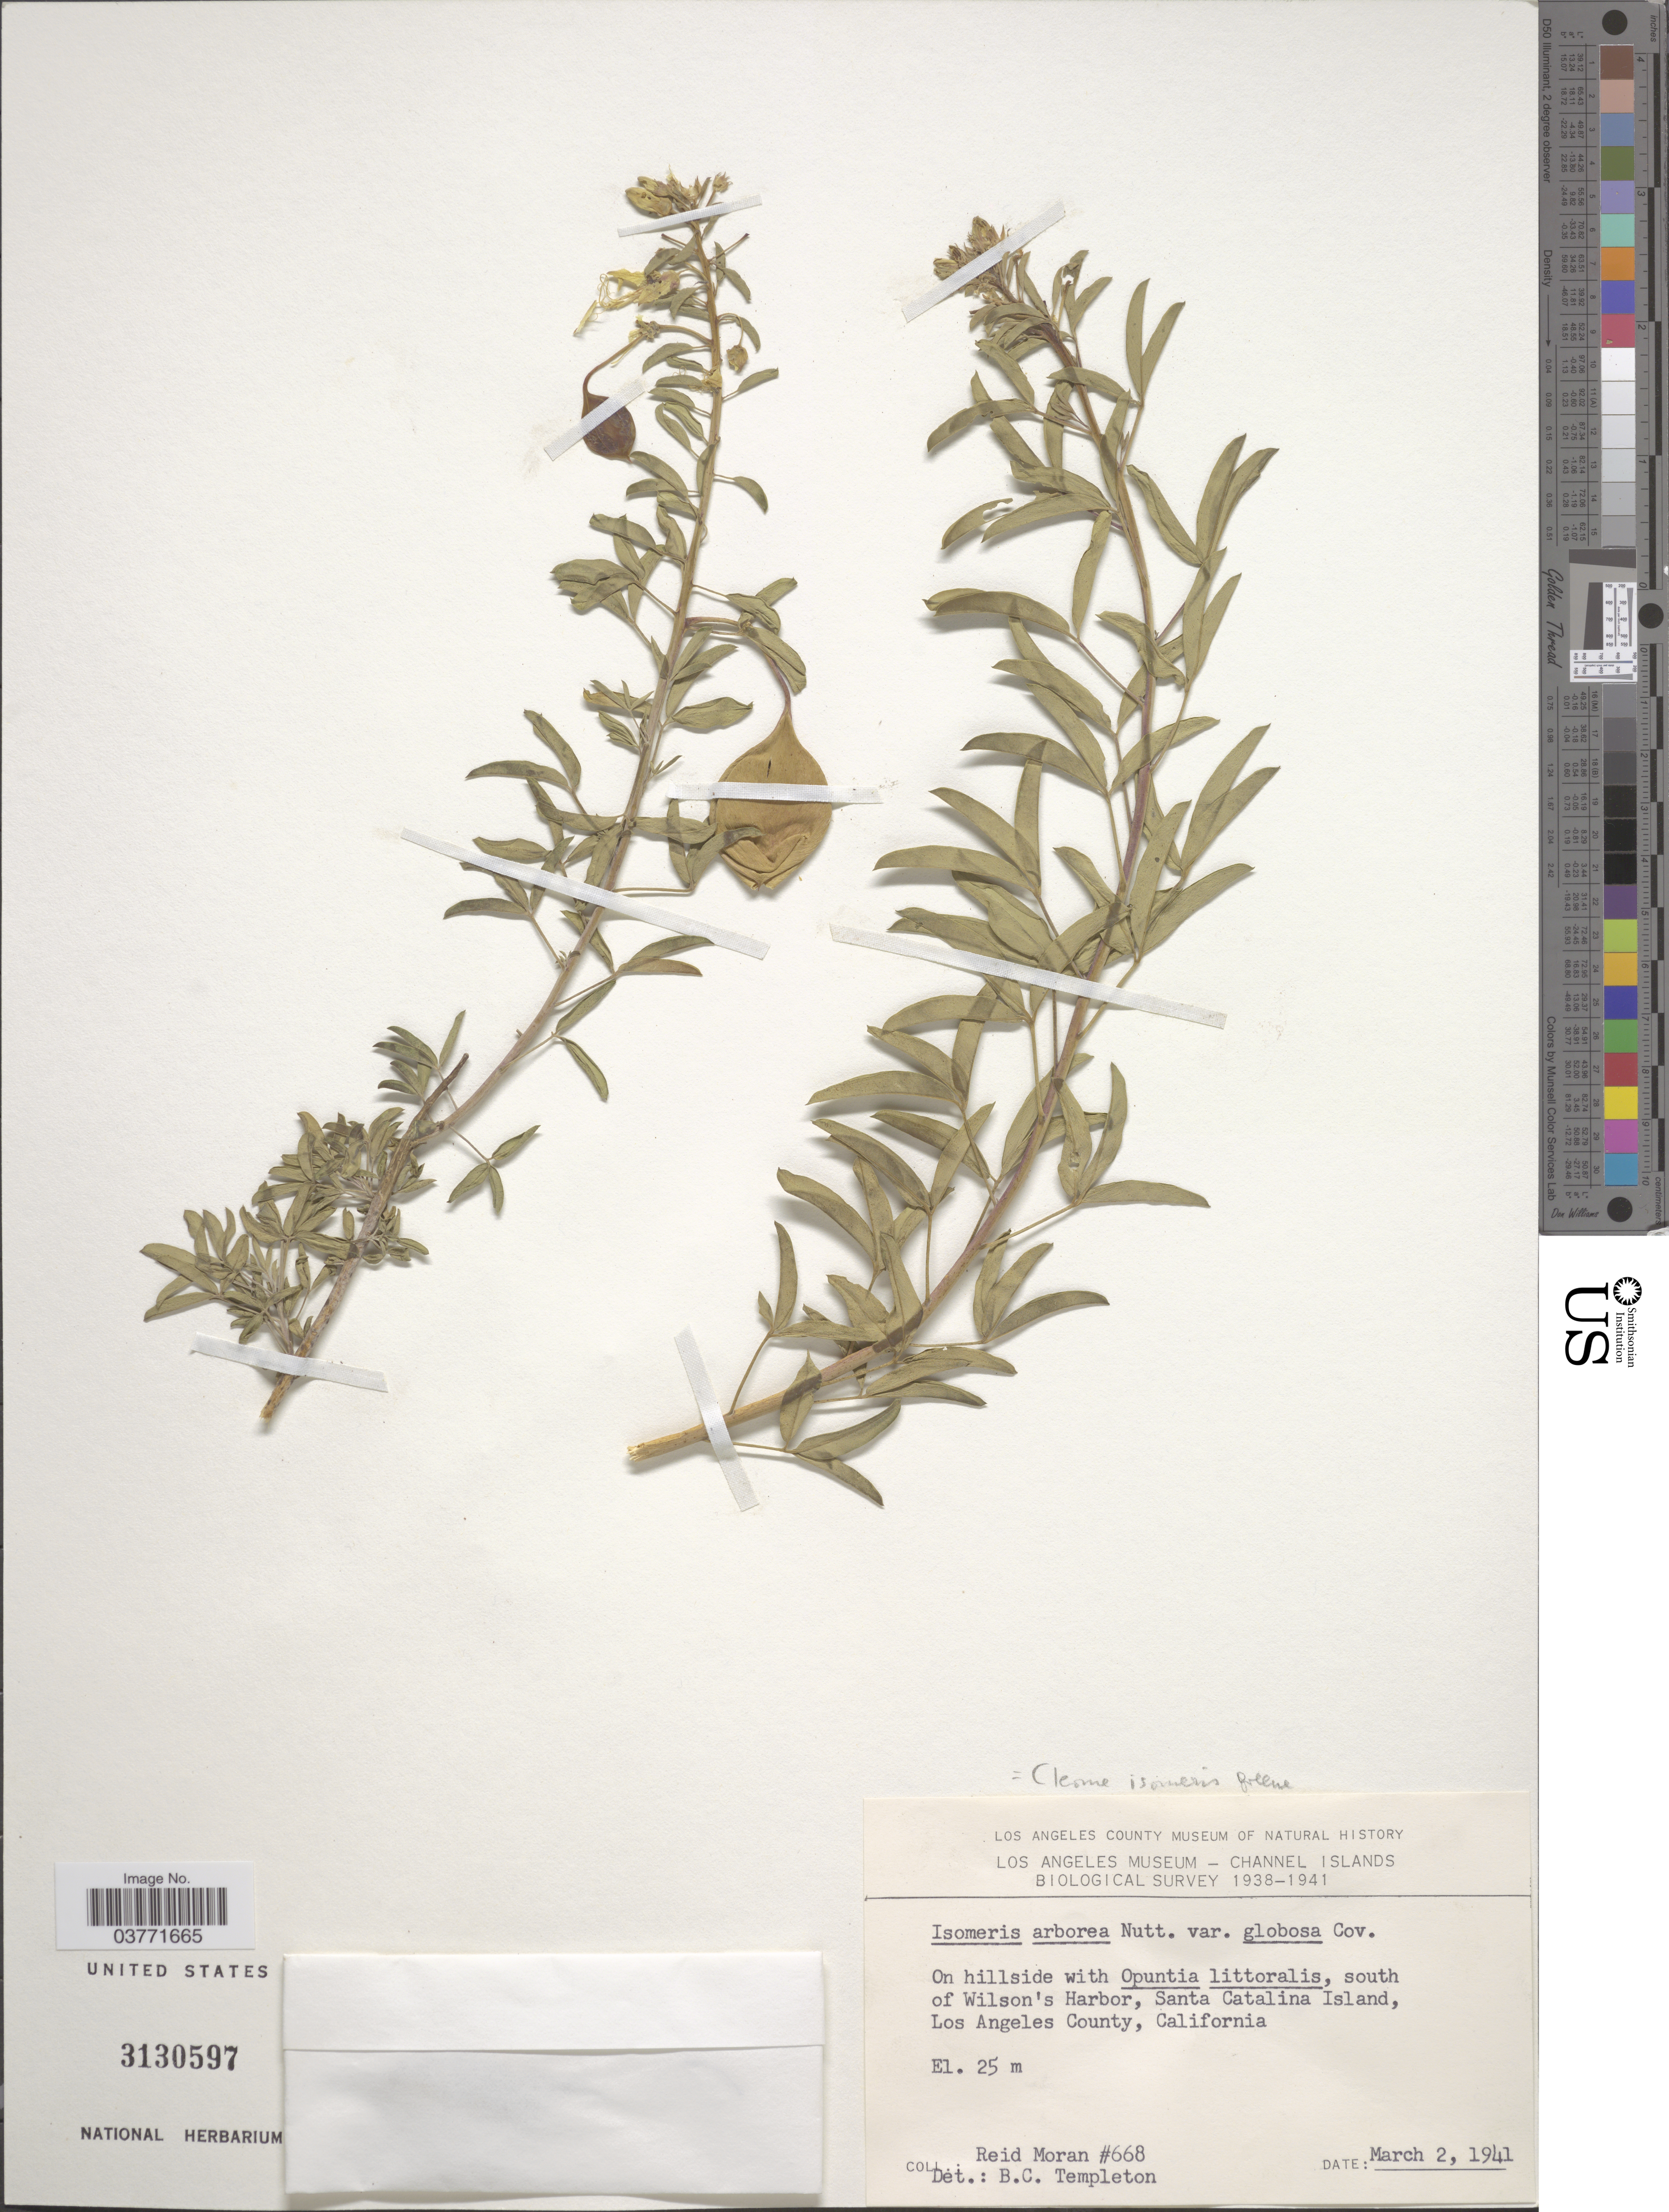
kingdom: Plantae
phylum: Tracheophyta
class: Magnoliopsida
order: Brassicales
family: Cleomaceae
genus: Cleomella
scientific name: Cleomella arborea var. globosa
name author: (Coville) Roalson & J.C. Hall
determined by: Strong, Mark T., (BOT), Smithsonian Institution - National Museum of Natural History (UNITED STATES)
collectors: R. Moran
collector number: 668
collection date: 1941-03-02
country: United States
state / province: California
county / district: Los Angeles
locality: South of Wilson's Harbor, Santa Catalina Island, Los Angeles County.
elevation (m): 25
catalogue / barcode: US 3130597